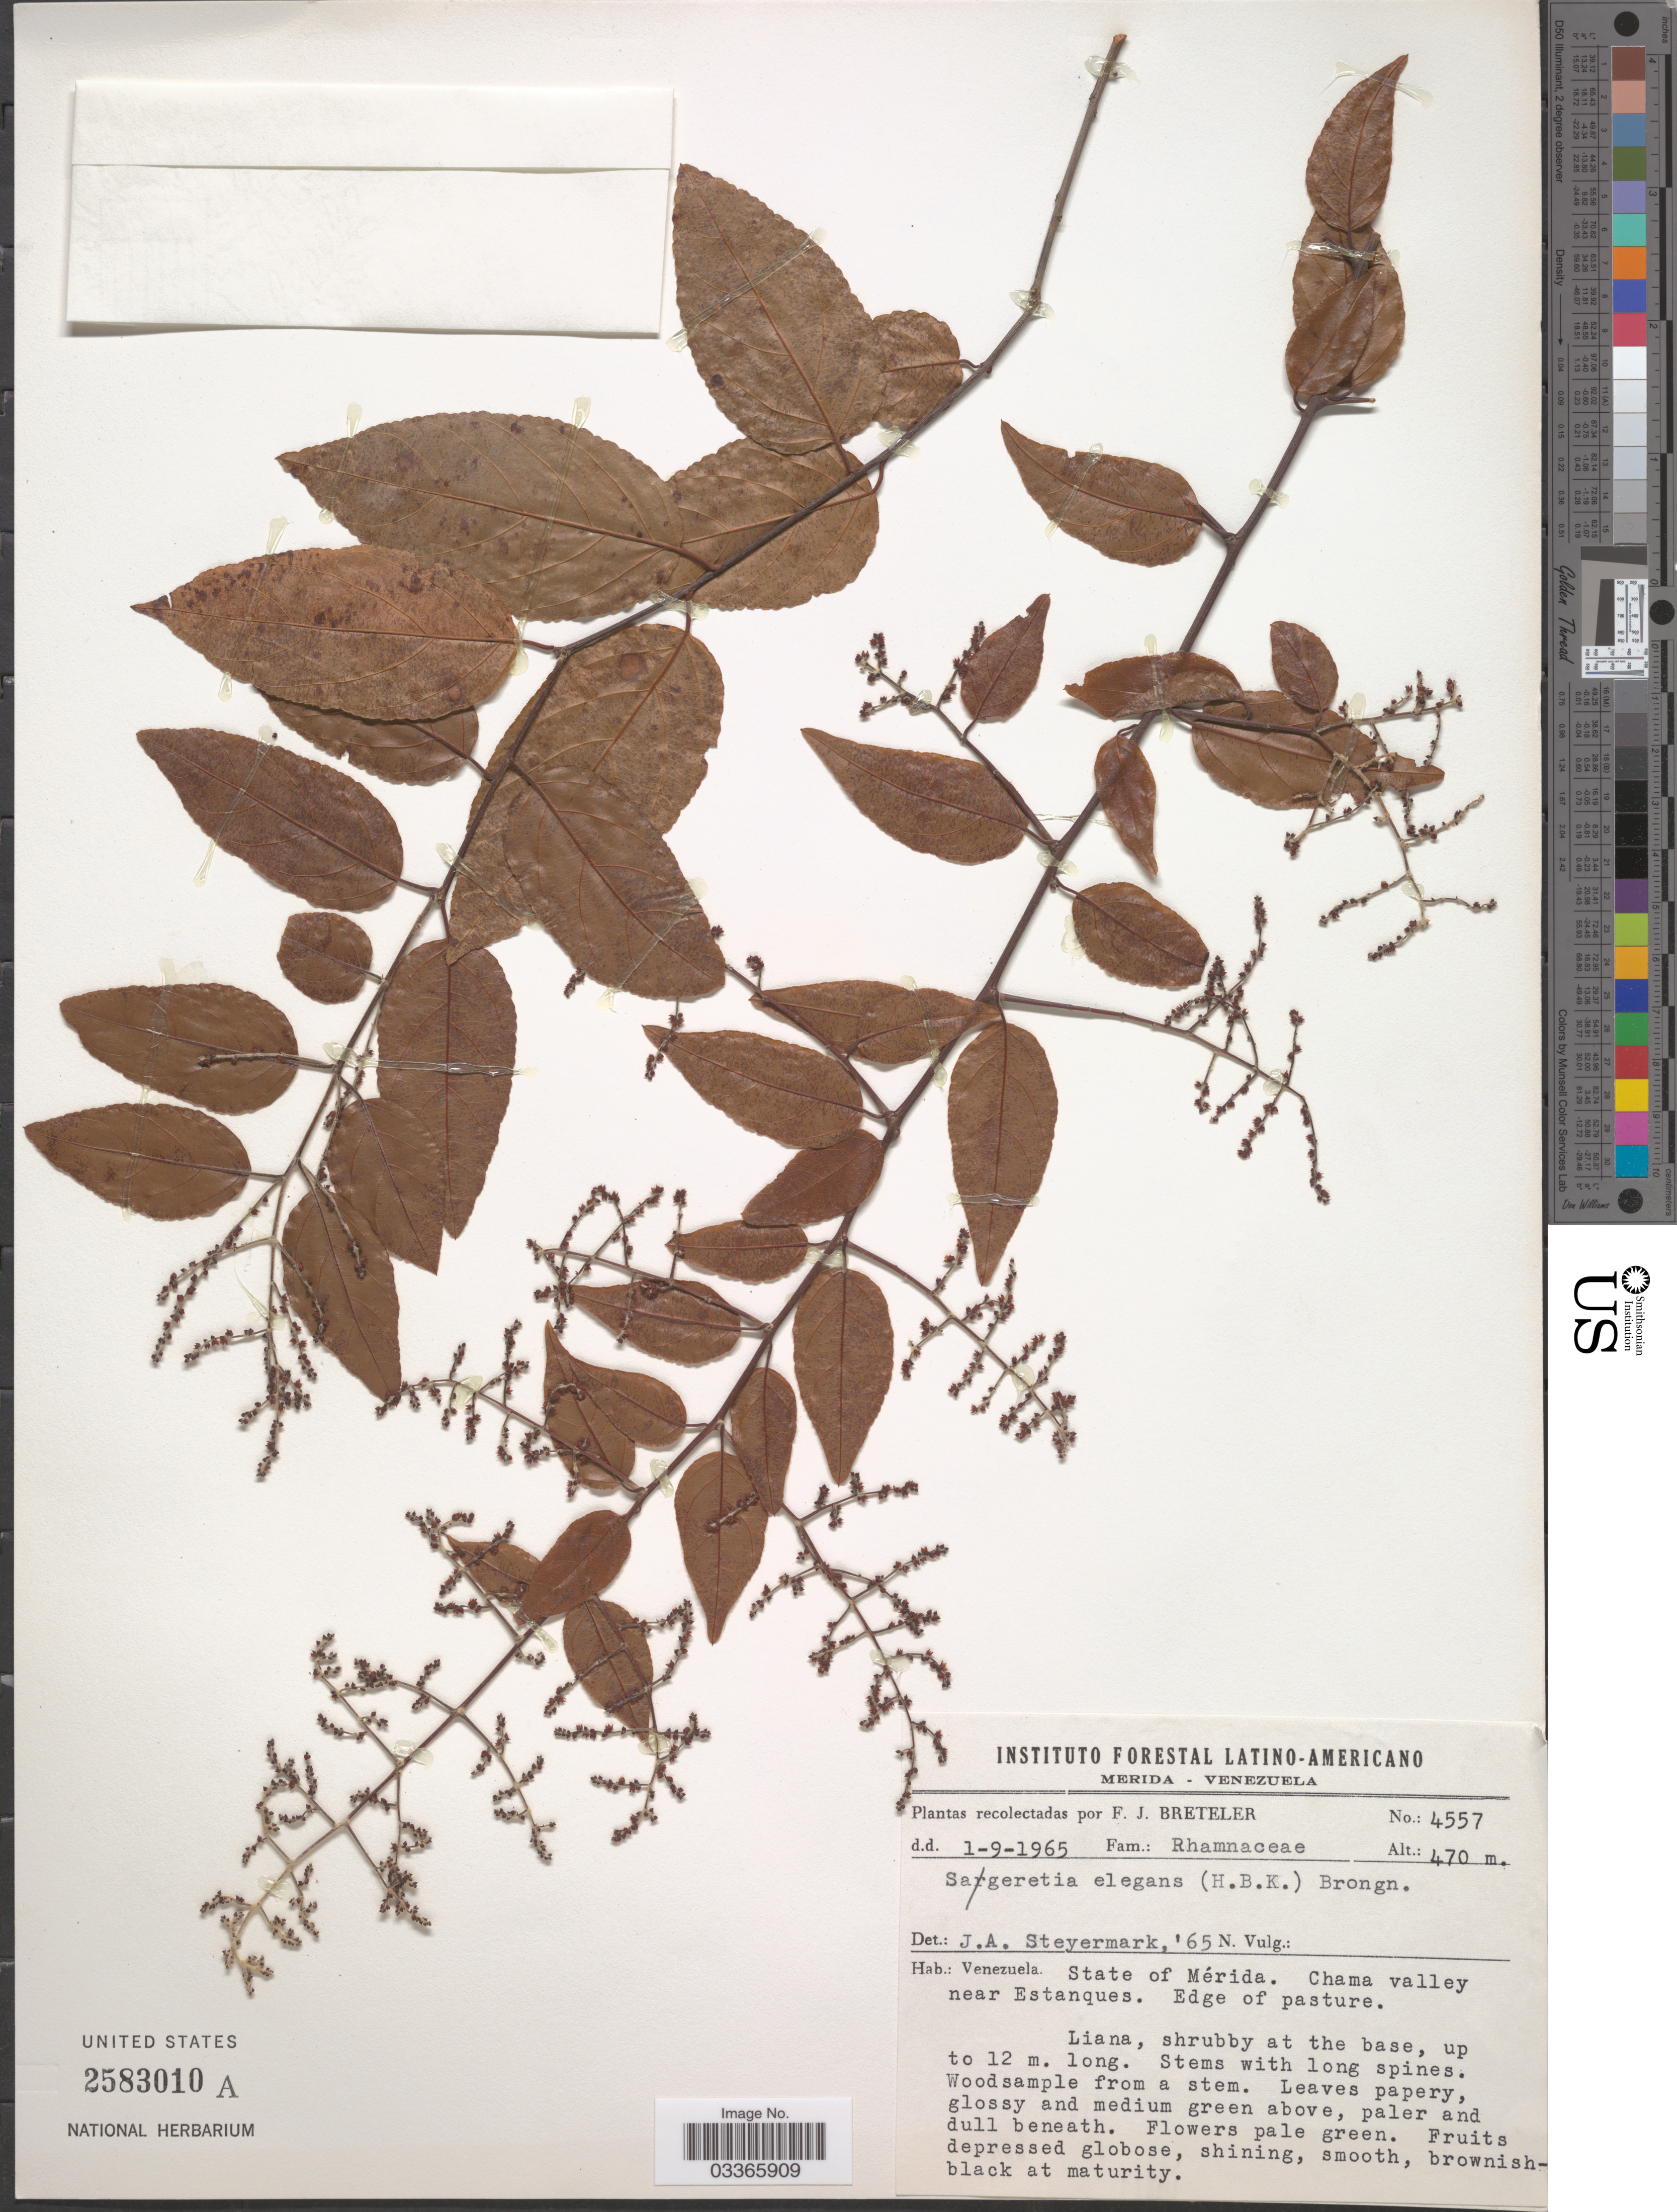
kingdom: Plantae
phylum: Tracheophyta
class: Magnoliopsida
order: Rosales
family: Rhamnaceae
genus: Sageretia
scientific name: Sageretia elegans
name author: (Kunth) Brongn.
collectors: F. J. Breteler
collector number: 4557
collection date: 1965-09-01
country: Venezuela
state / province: Mérida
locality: Chama valley near Estanques.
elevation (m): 470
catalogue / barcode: US 2583010A